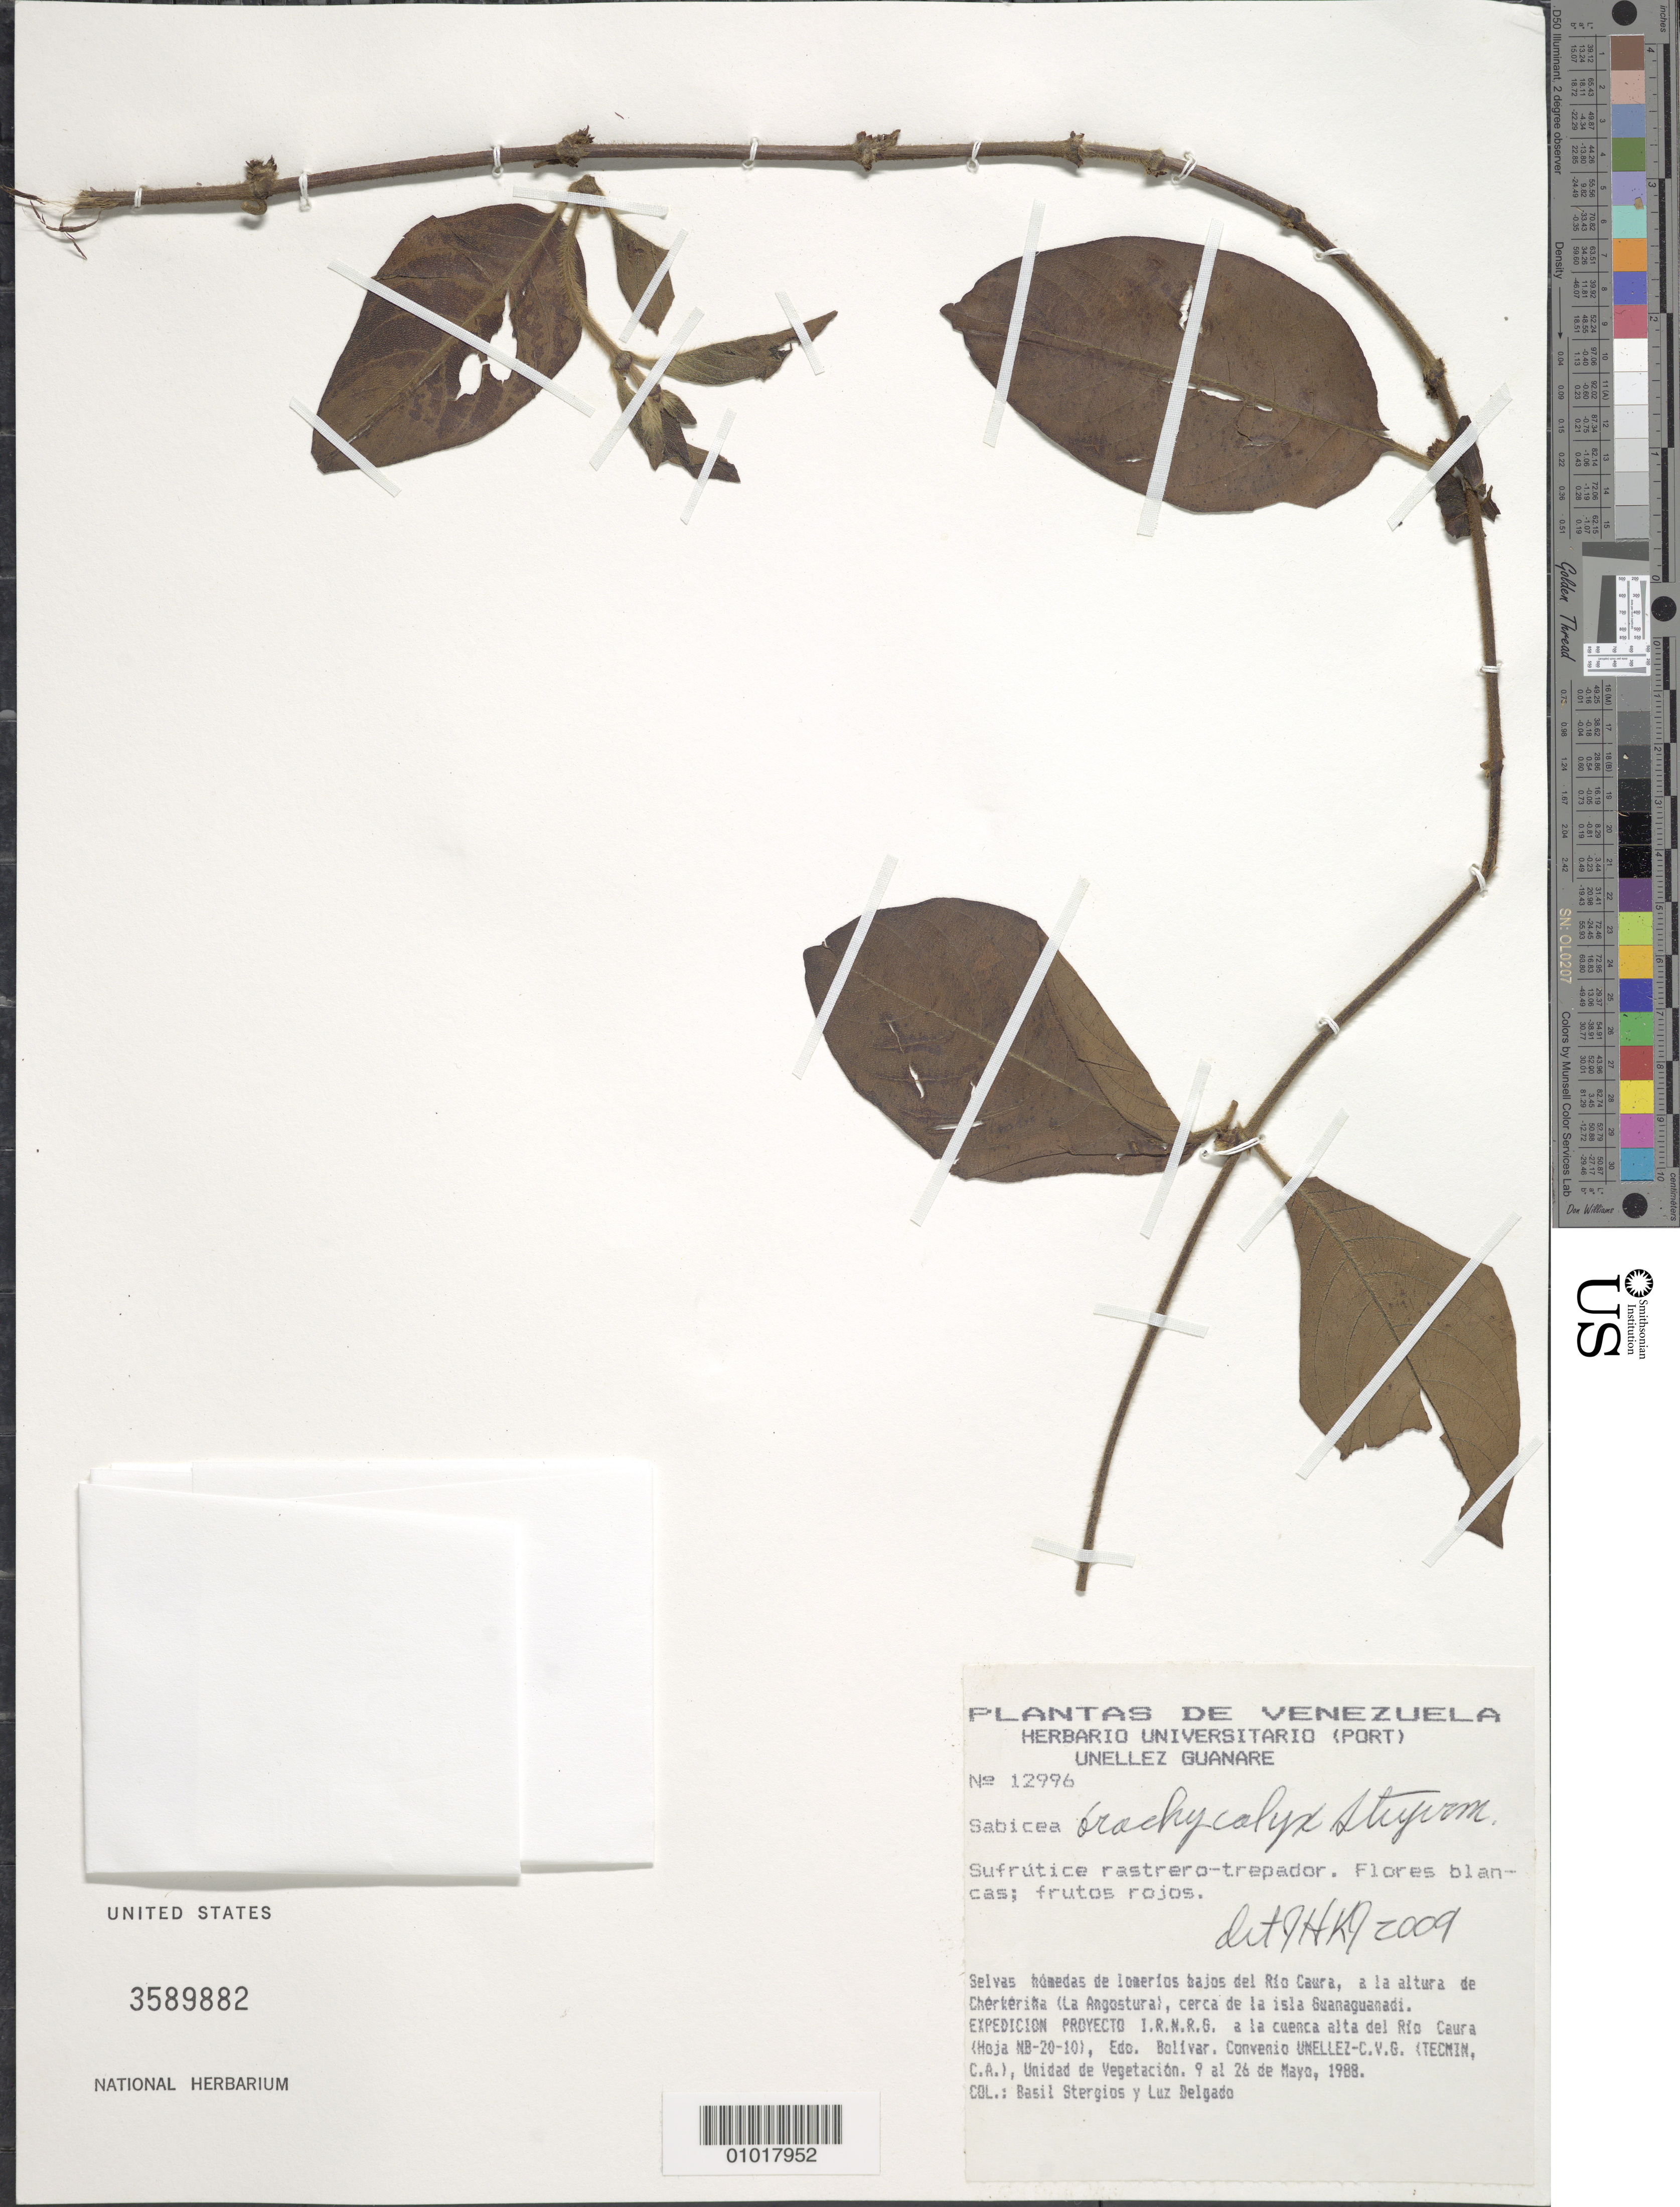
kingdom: Plantae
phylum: Tracheophyta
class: Magnoliopsida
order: Gentianales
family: Rubiaceae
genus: Sabicea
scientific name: Sabicea brachycalyx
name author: Steyerm.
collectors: B. G. Stergios & L. Delgado V.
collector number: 12996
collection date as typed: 9-May-88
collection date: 1988-05-09/1988-05-26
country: Venezuela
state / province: Bolívar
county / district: Sucre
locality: Río Caura, Chêrkériña (La Angostura), cerca de isla Guanaguanadi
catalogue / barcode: US 3589882